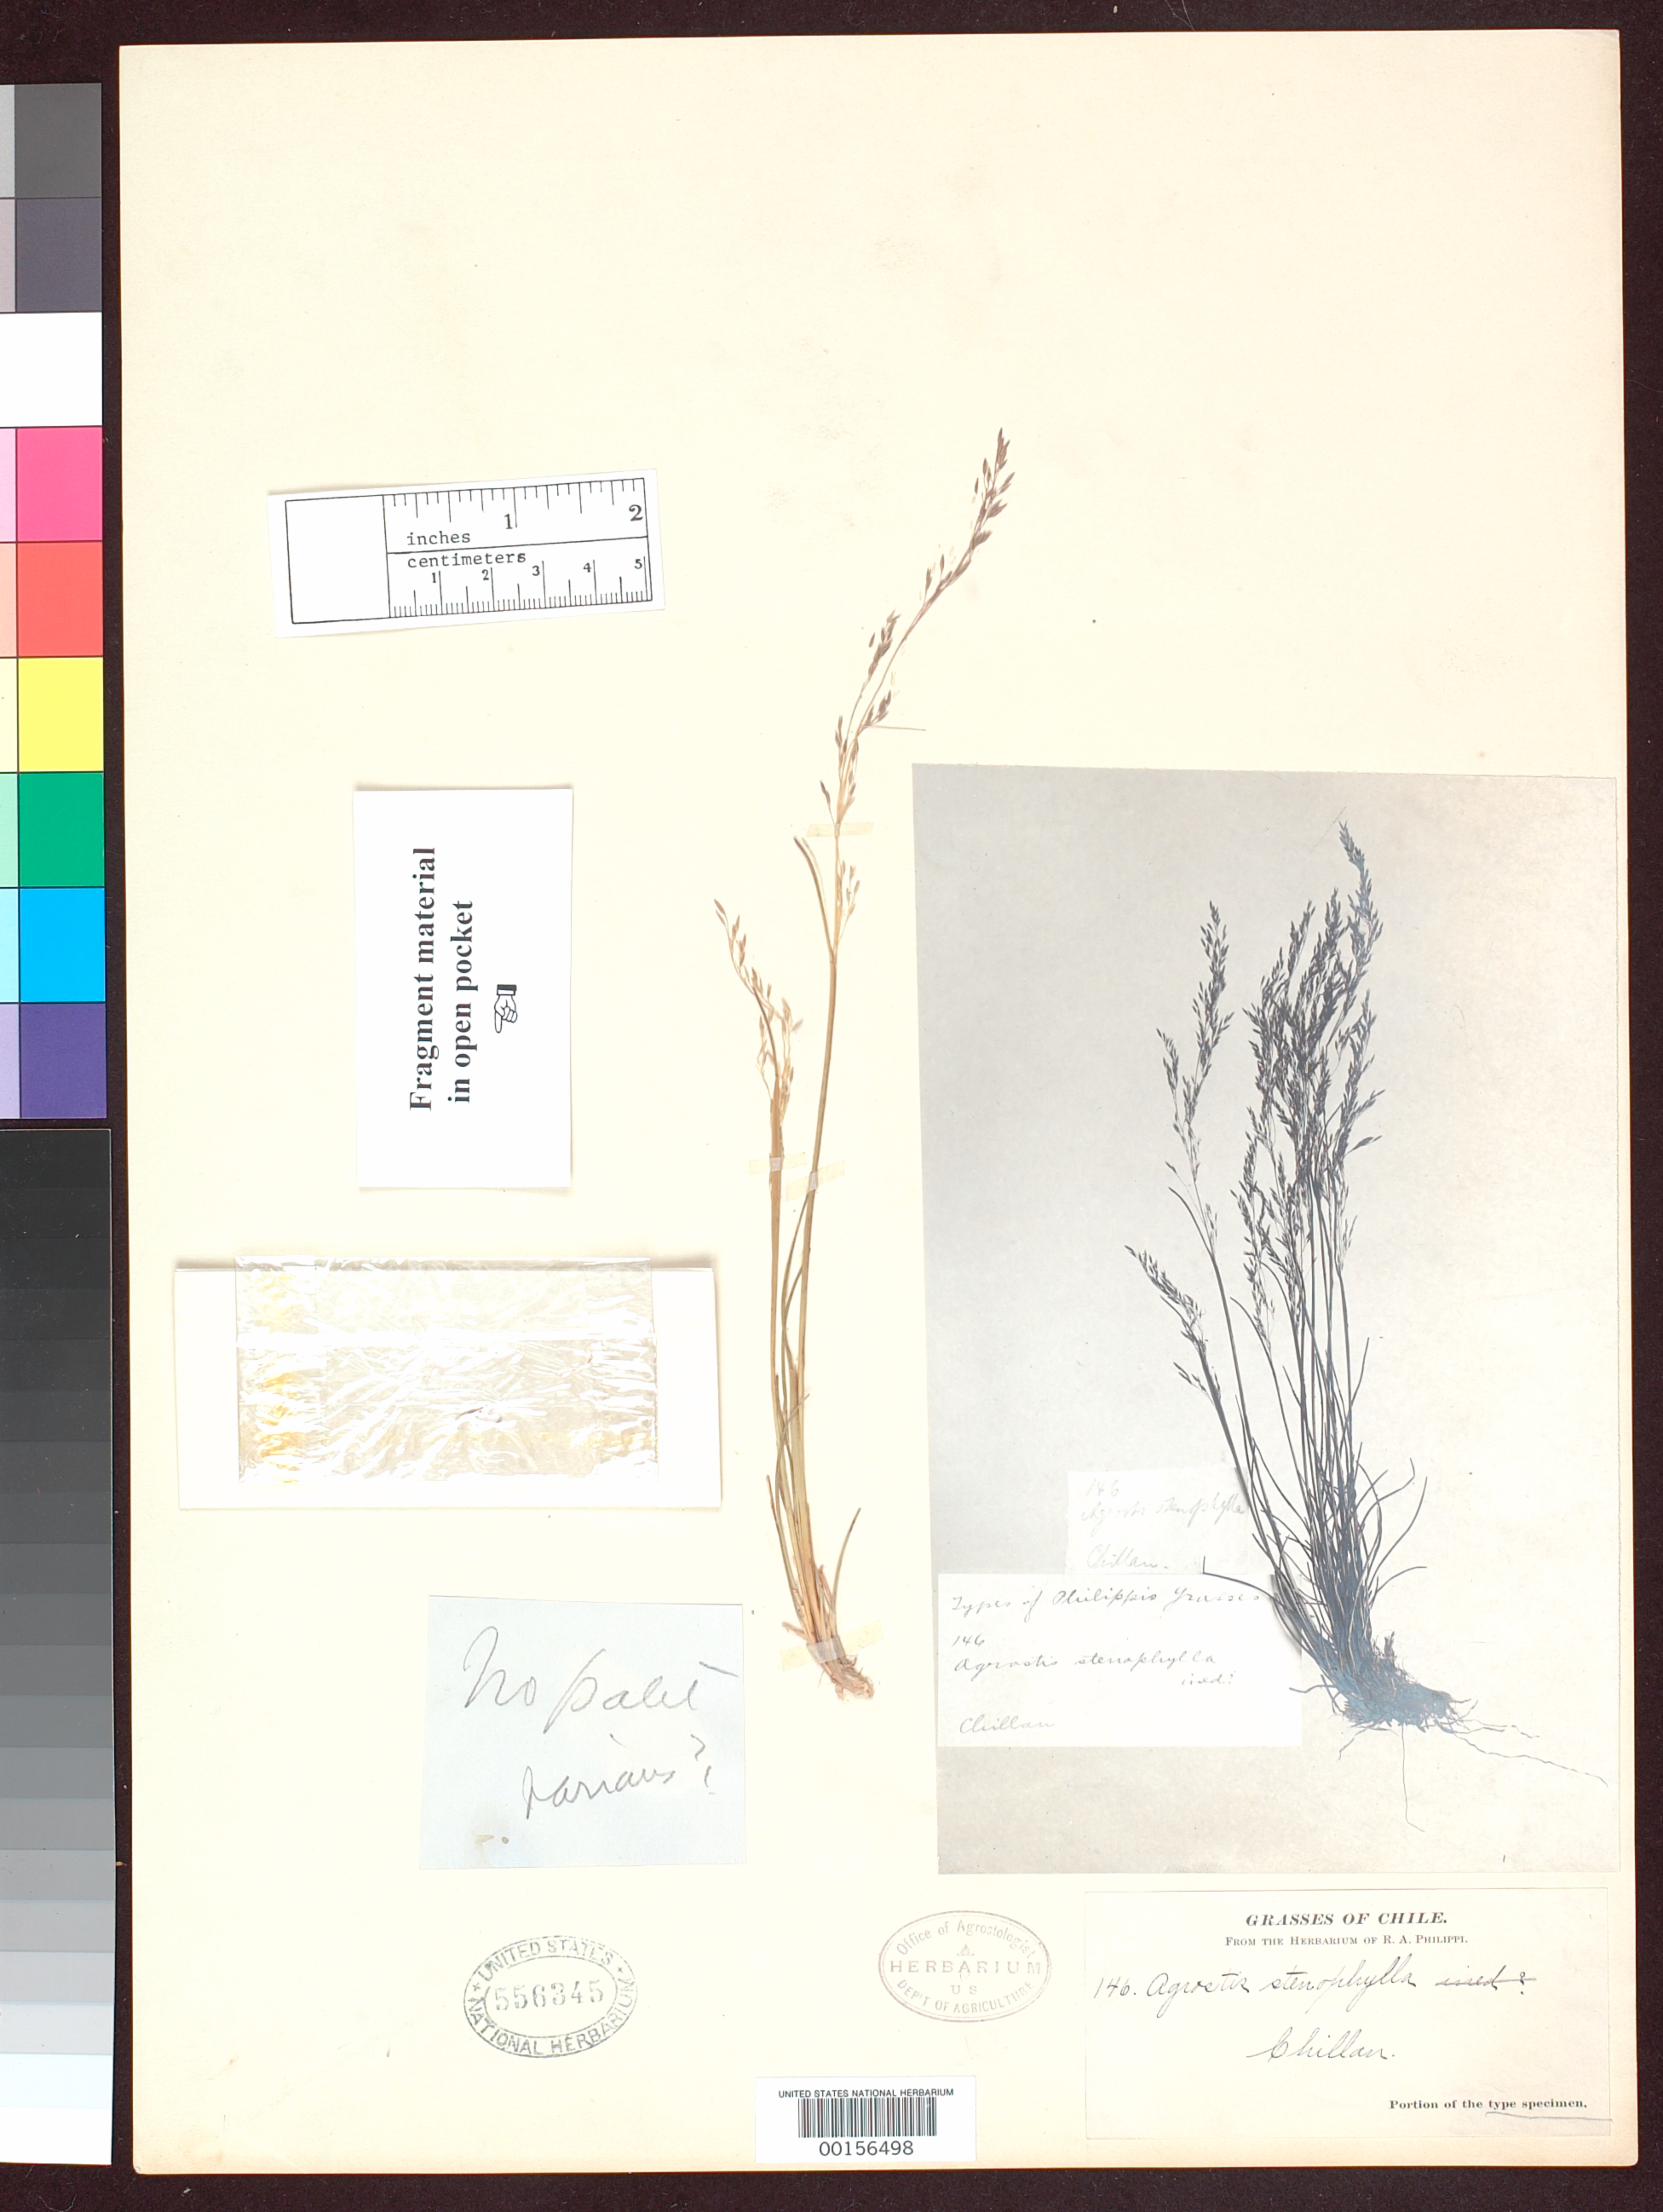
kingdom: Plantae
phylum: Tracheophyta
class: Liliopsida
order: Poales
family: Poaceae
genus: Agrostis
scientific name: Agrostis stenophylla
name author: Phil.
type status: Type Fragment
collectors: R. A. Philippi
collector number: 146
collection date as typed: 1877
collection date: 1877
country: Chile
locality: Chillan.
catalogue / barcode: US 556345